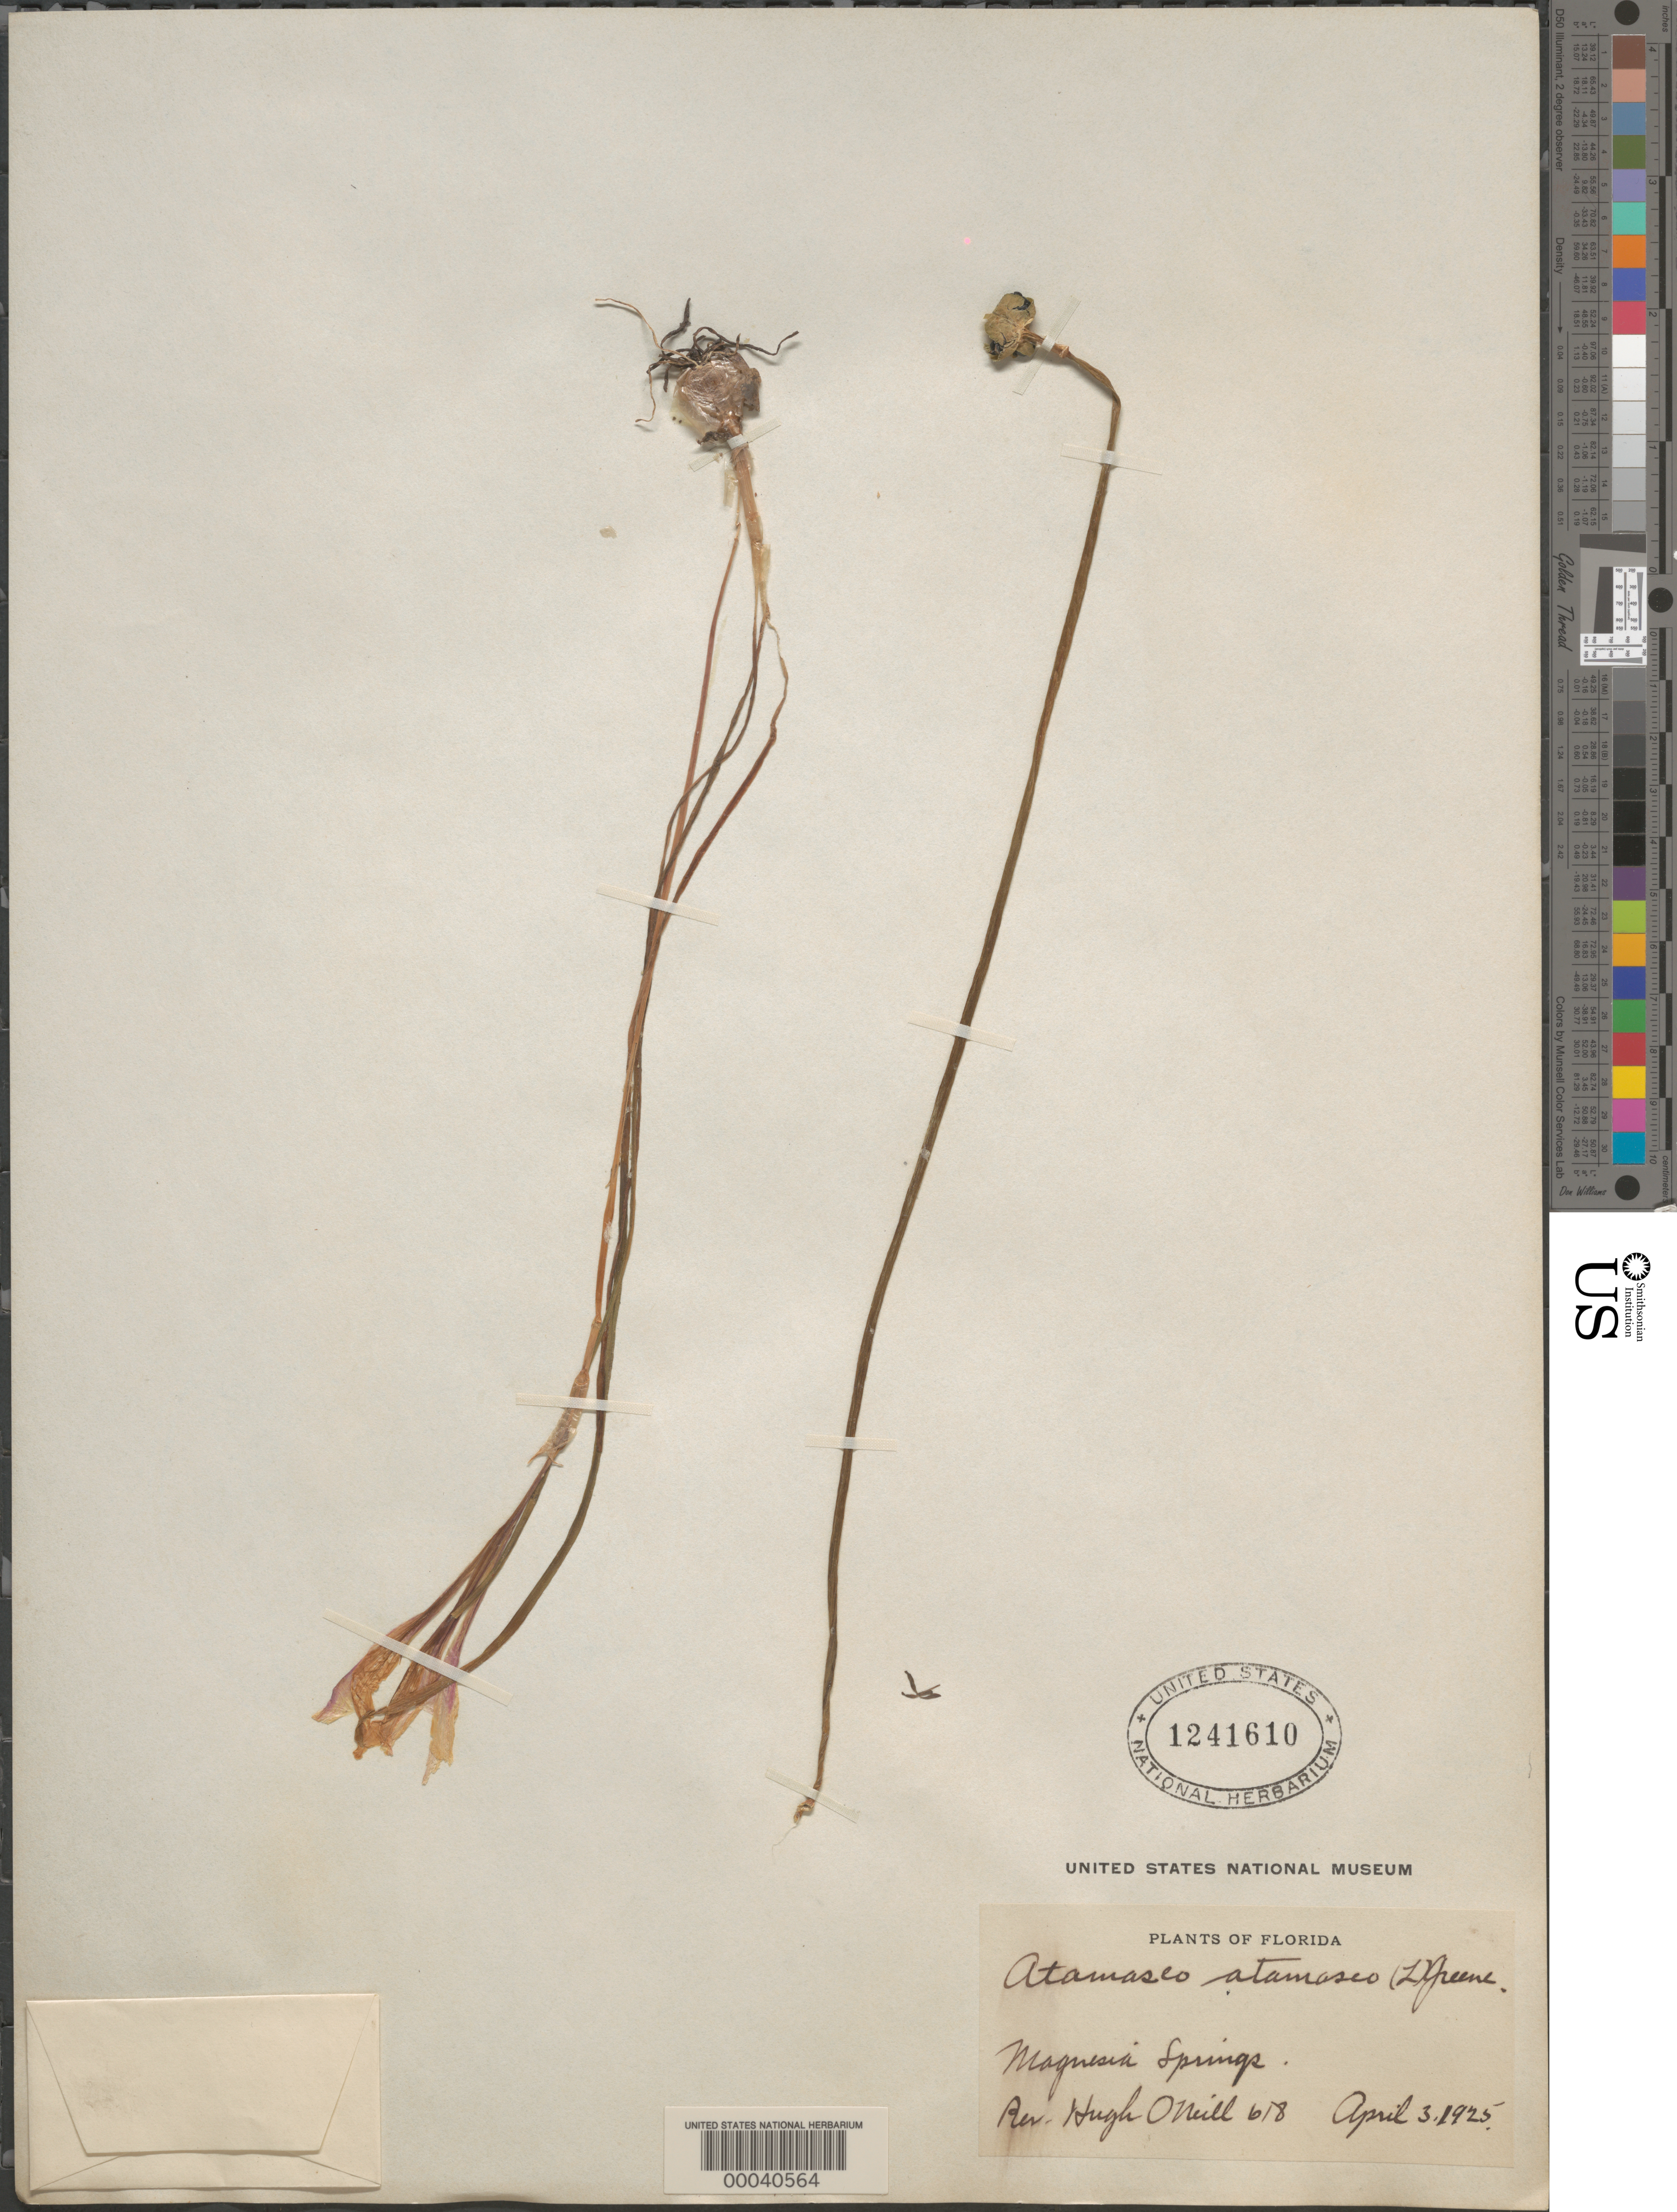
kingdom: Plantae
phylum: Tracheophyta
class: Liliopsida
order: Asparagales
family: Amaryllidaceae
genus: Zephyranthes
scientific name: Zephyranthes treatiae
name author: S. Watson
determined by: Strong, Mark T.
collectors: H. O'Neill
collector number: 618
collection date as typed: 03 Apr 1925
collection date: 1925-04-03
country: United States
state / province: Florida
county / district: Alachua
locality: Magnesia springs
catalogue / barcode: US 1241610